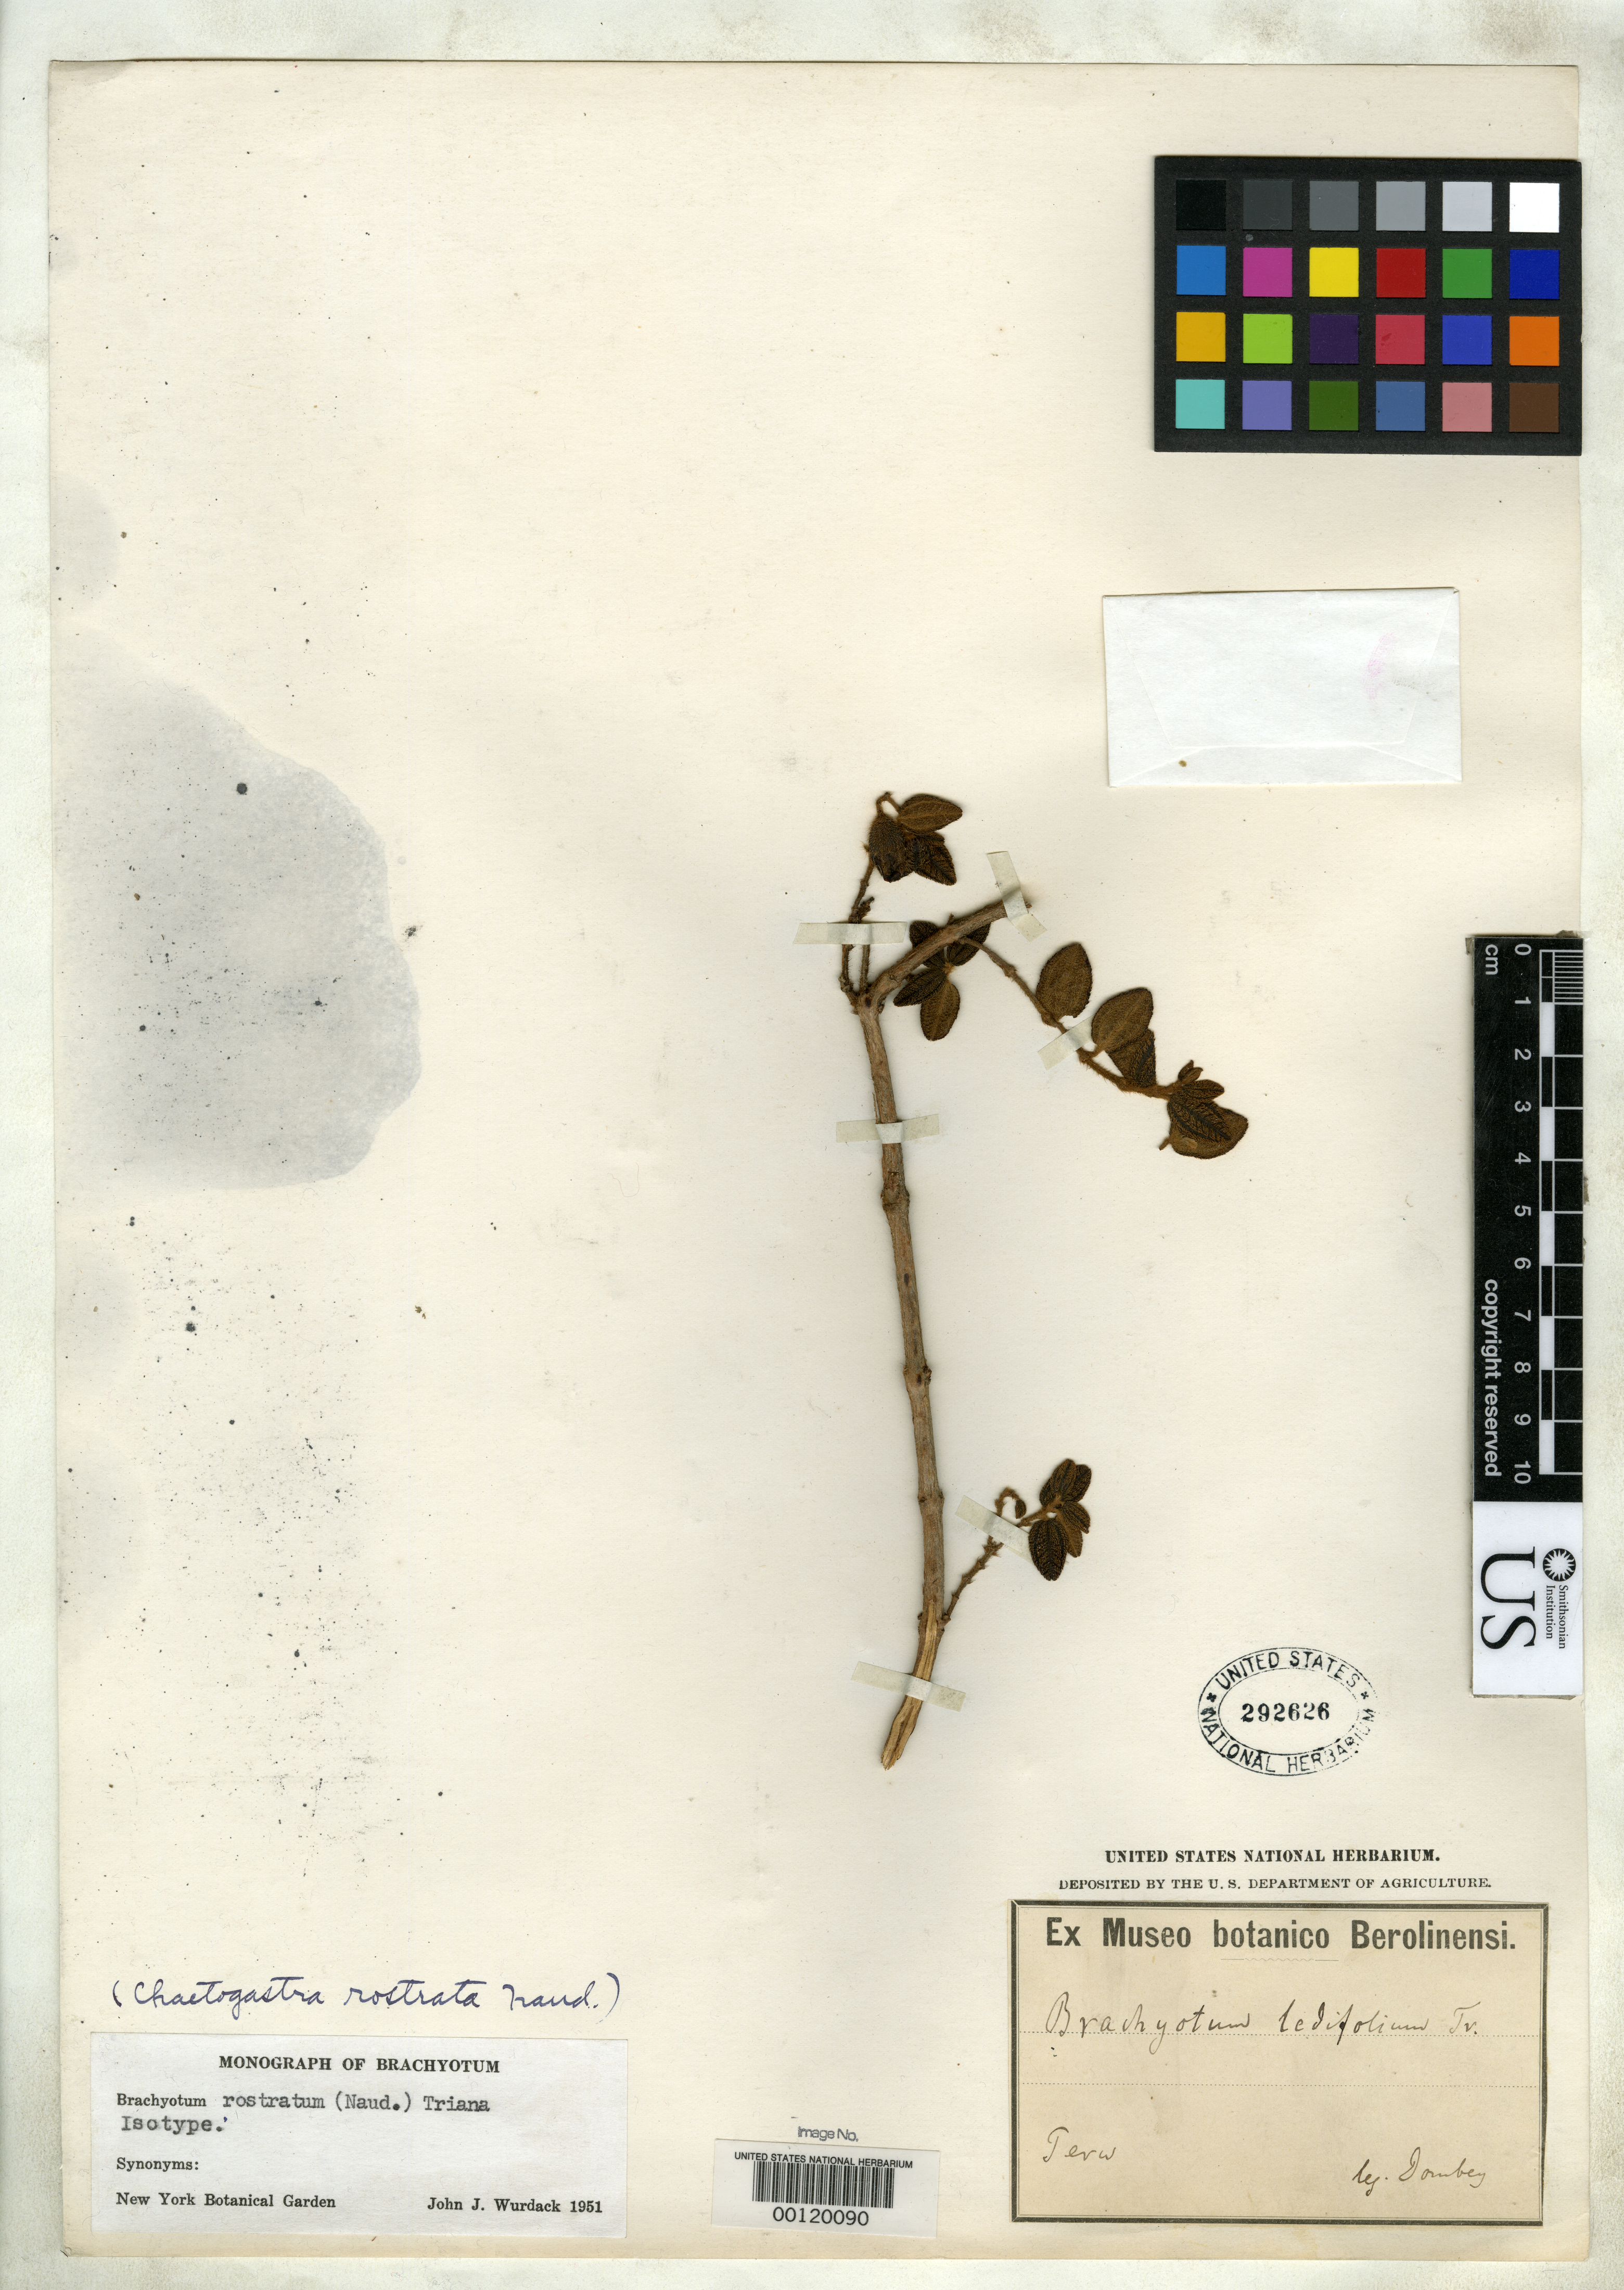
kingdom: Plantae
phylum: Tracheophyta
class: Magnoliopsida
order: Myrtales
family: Melastomataceae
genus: Chaetogastra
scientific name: Chaetogastra rostrata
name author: Naudin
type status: Isotype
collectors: J. Dombey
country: Peru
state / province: San Martín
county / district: Mariscal Cáceres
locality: Rio Huallaga, margen Derecha del; Balsa Probana; dtto. Tocache Nuevo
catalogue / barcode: US 292626